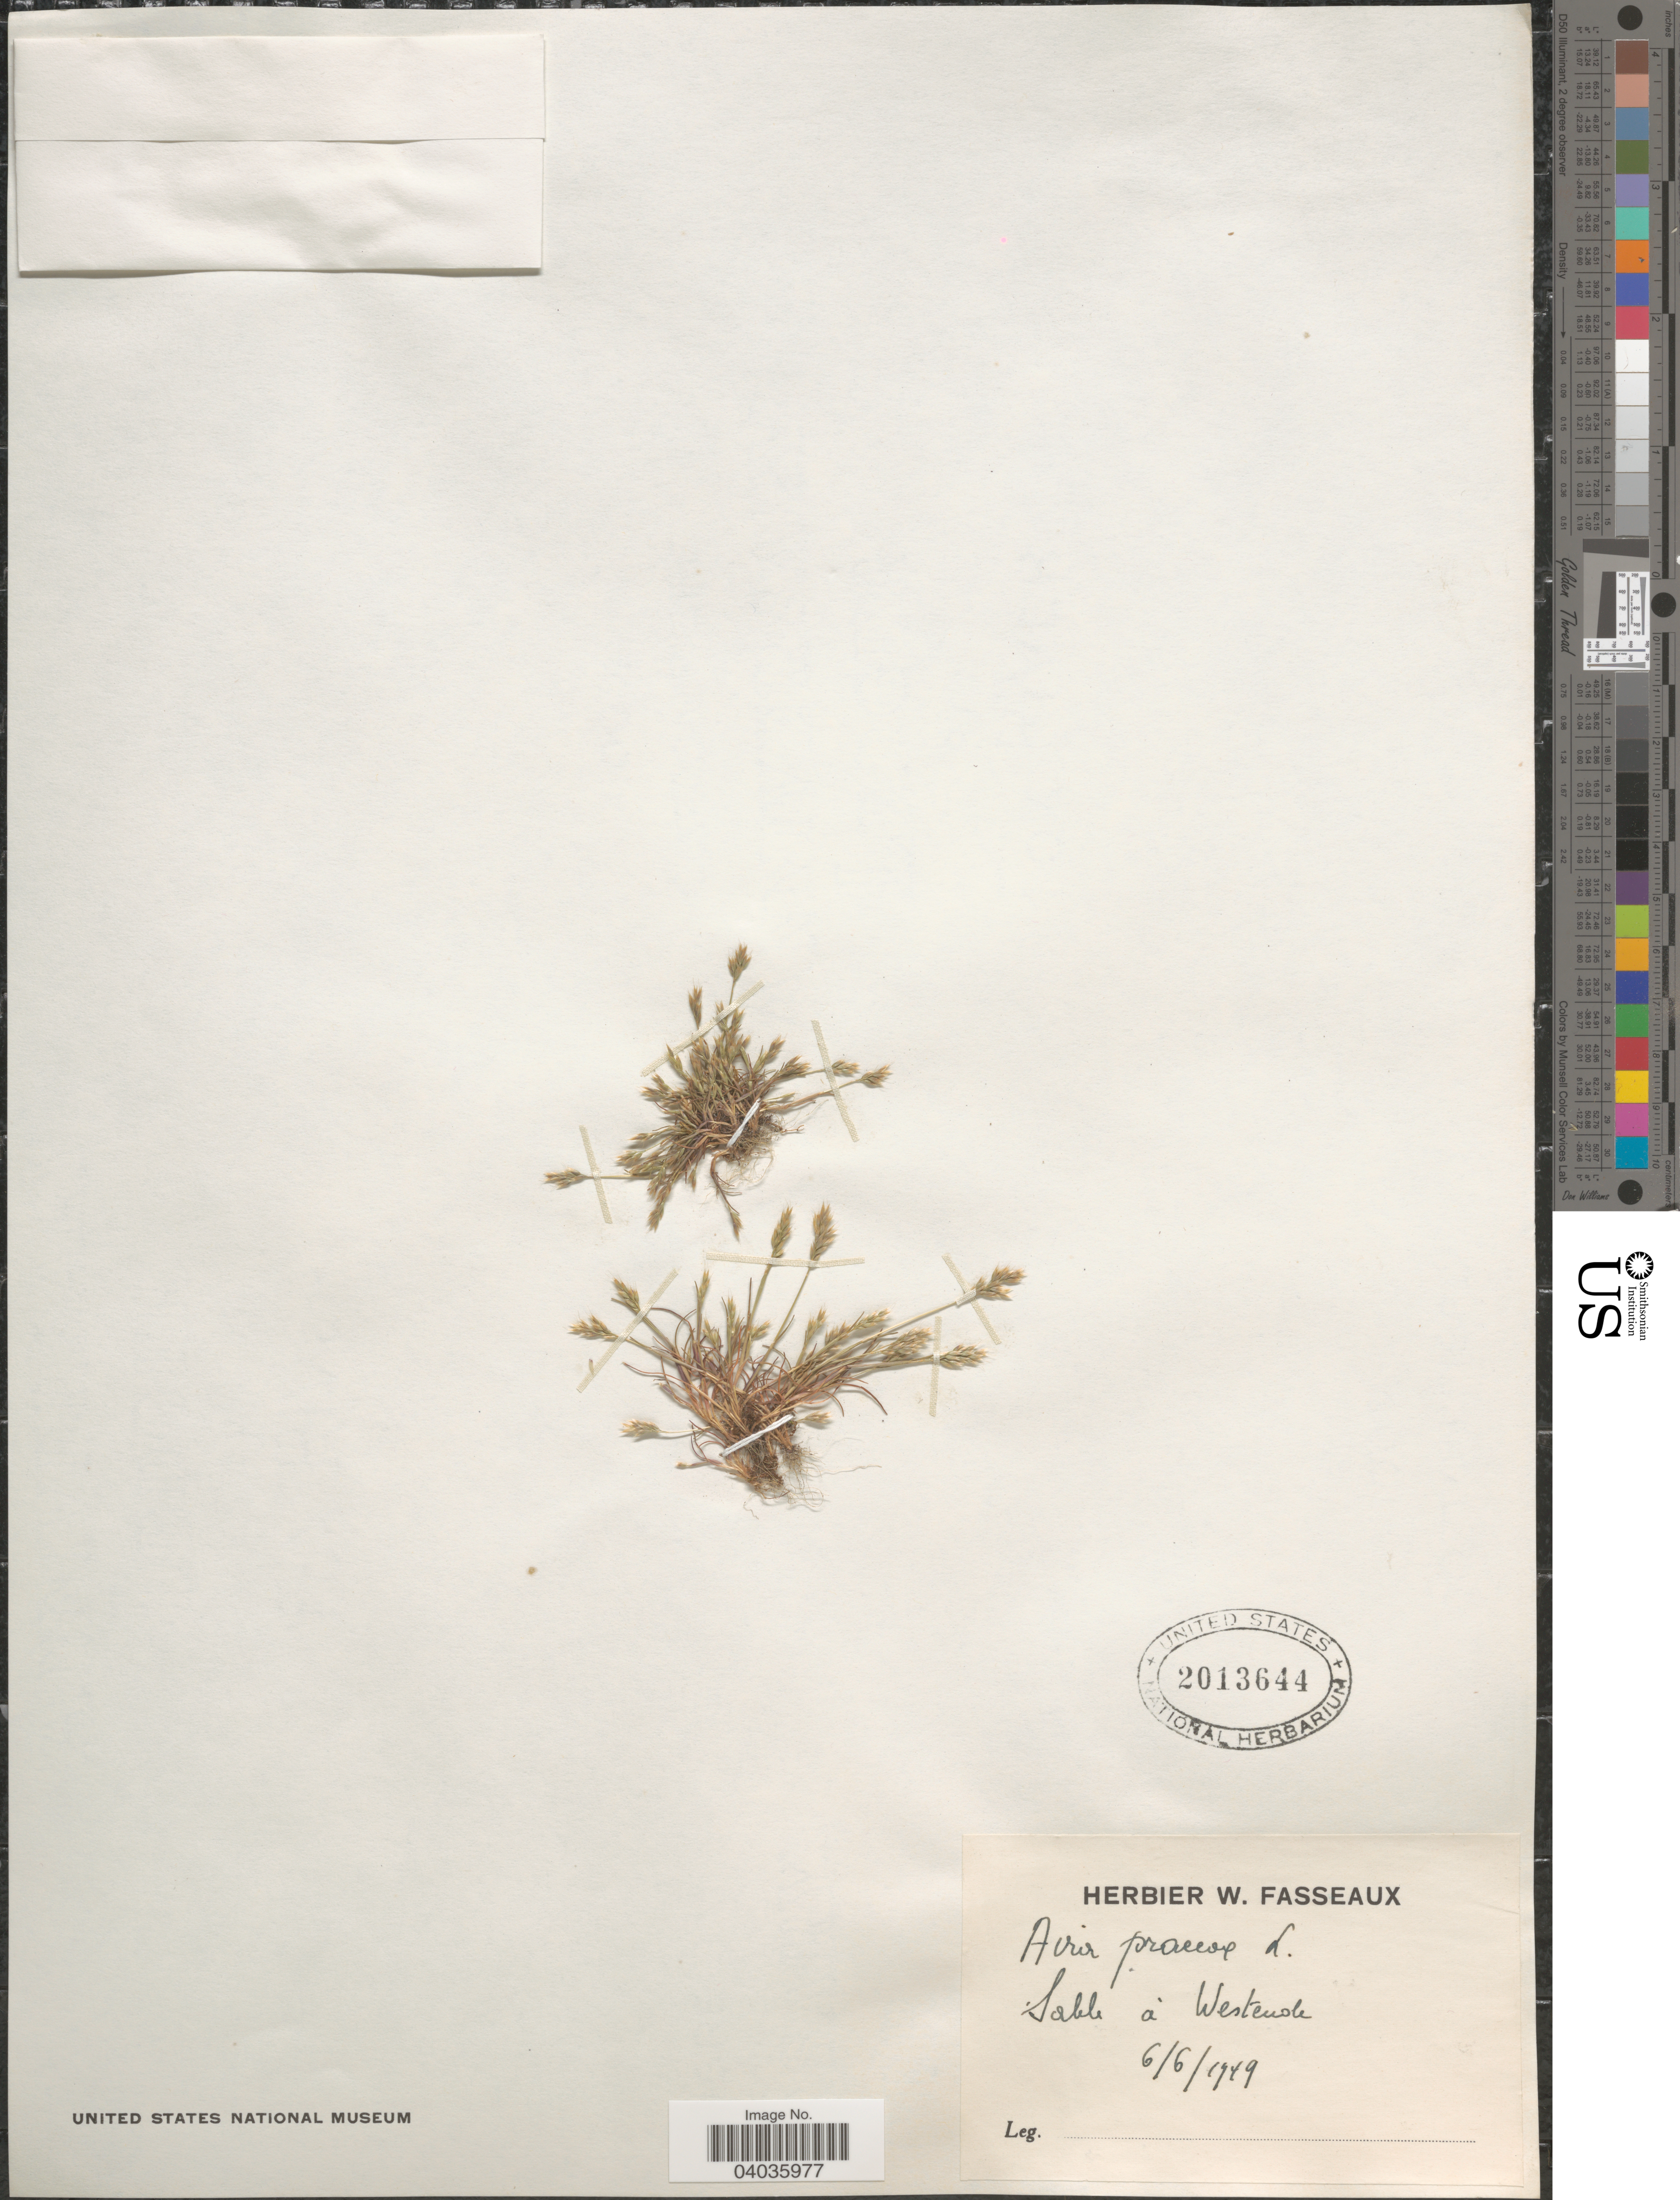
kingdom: Plantae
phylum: Tracheophyta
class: Liliopsida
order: Poales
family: Poaceae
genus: Aira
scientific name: Aira praecox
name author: L.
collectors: Ex herb. W. Fasseaux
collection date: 1949-06-06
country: Belgium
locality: Sable à Westende.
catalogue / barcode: US 2013644